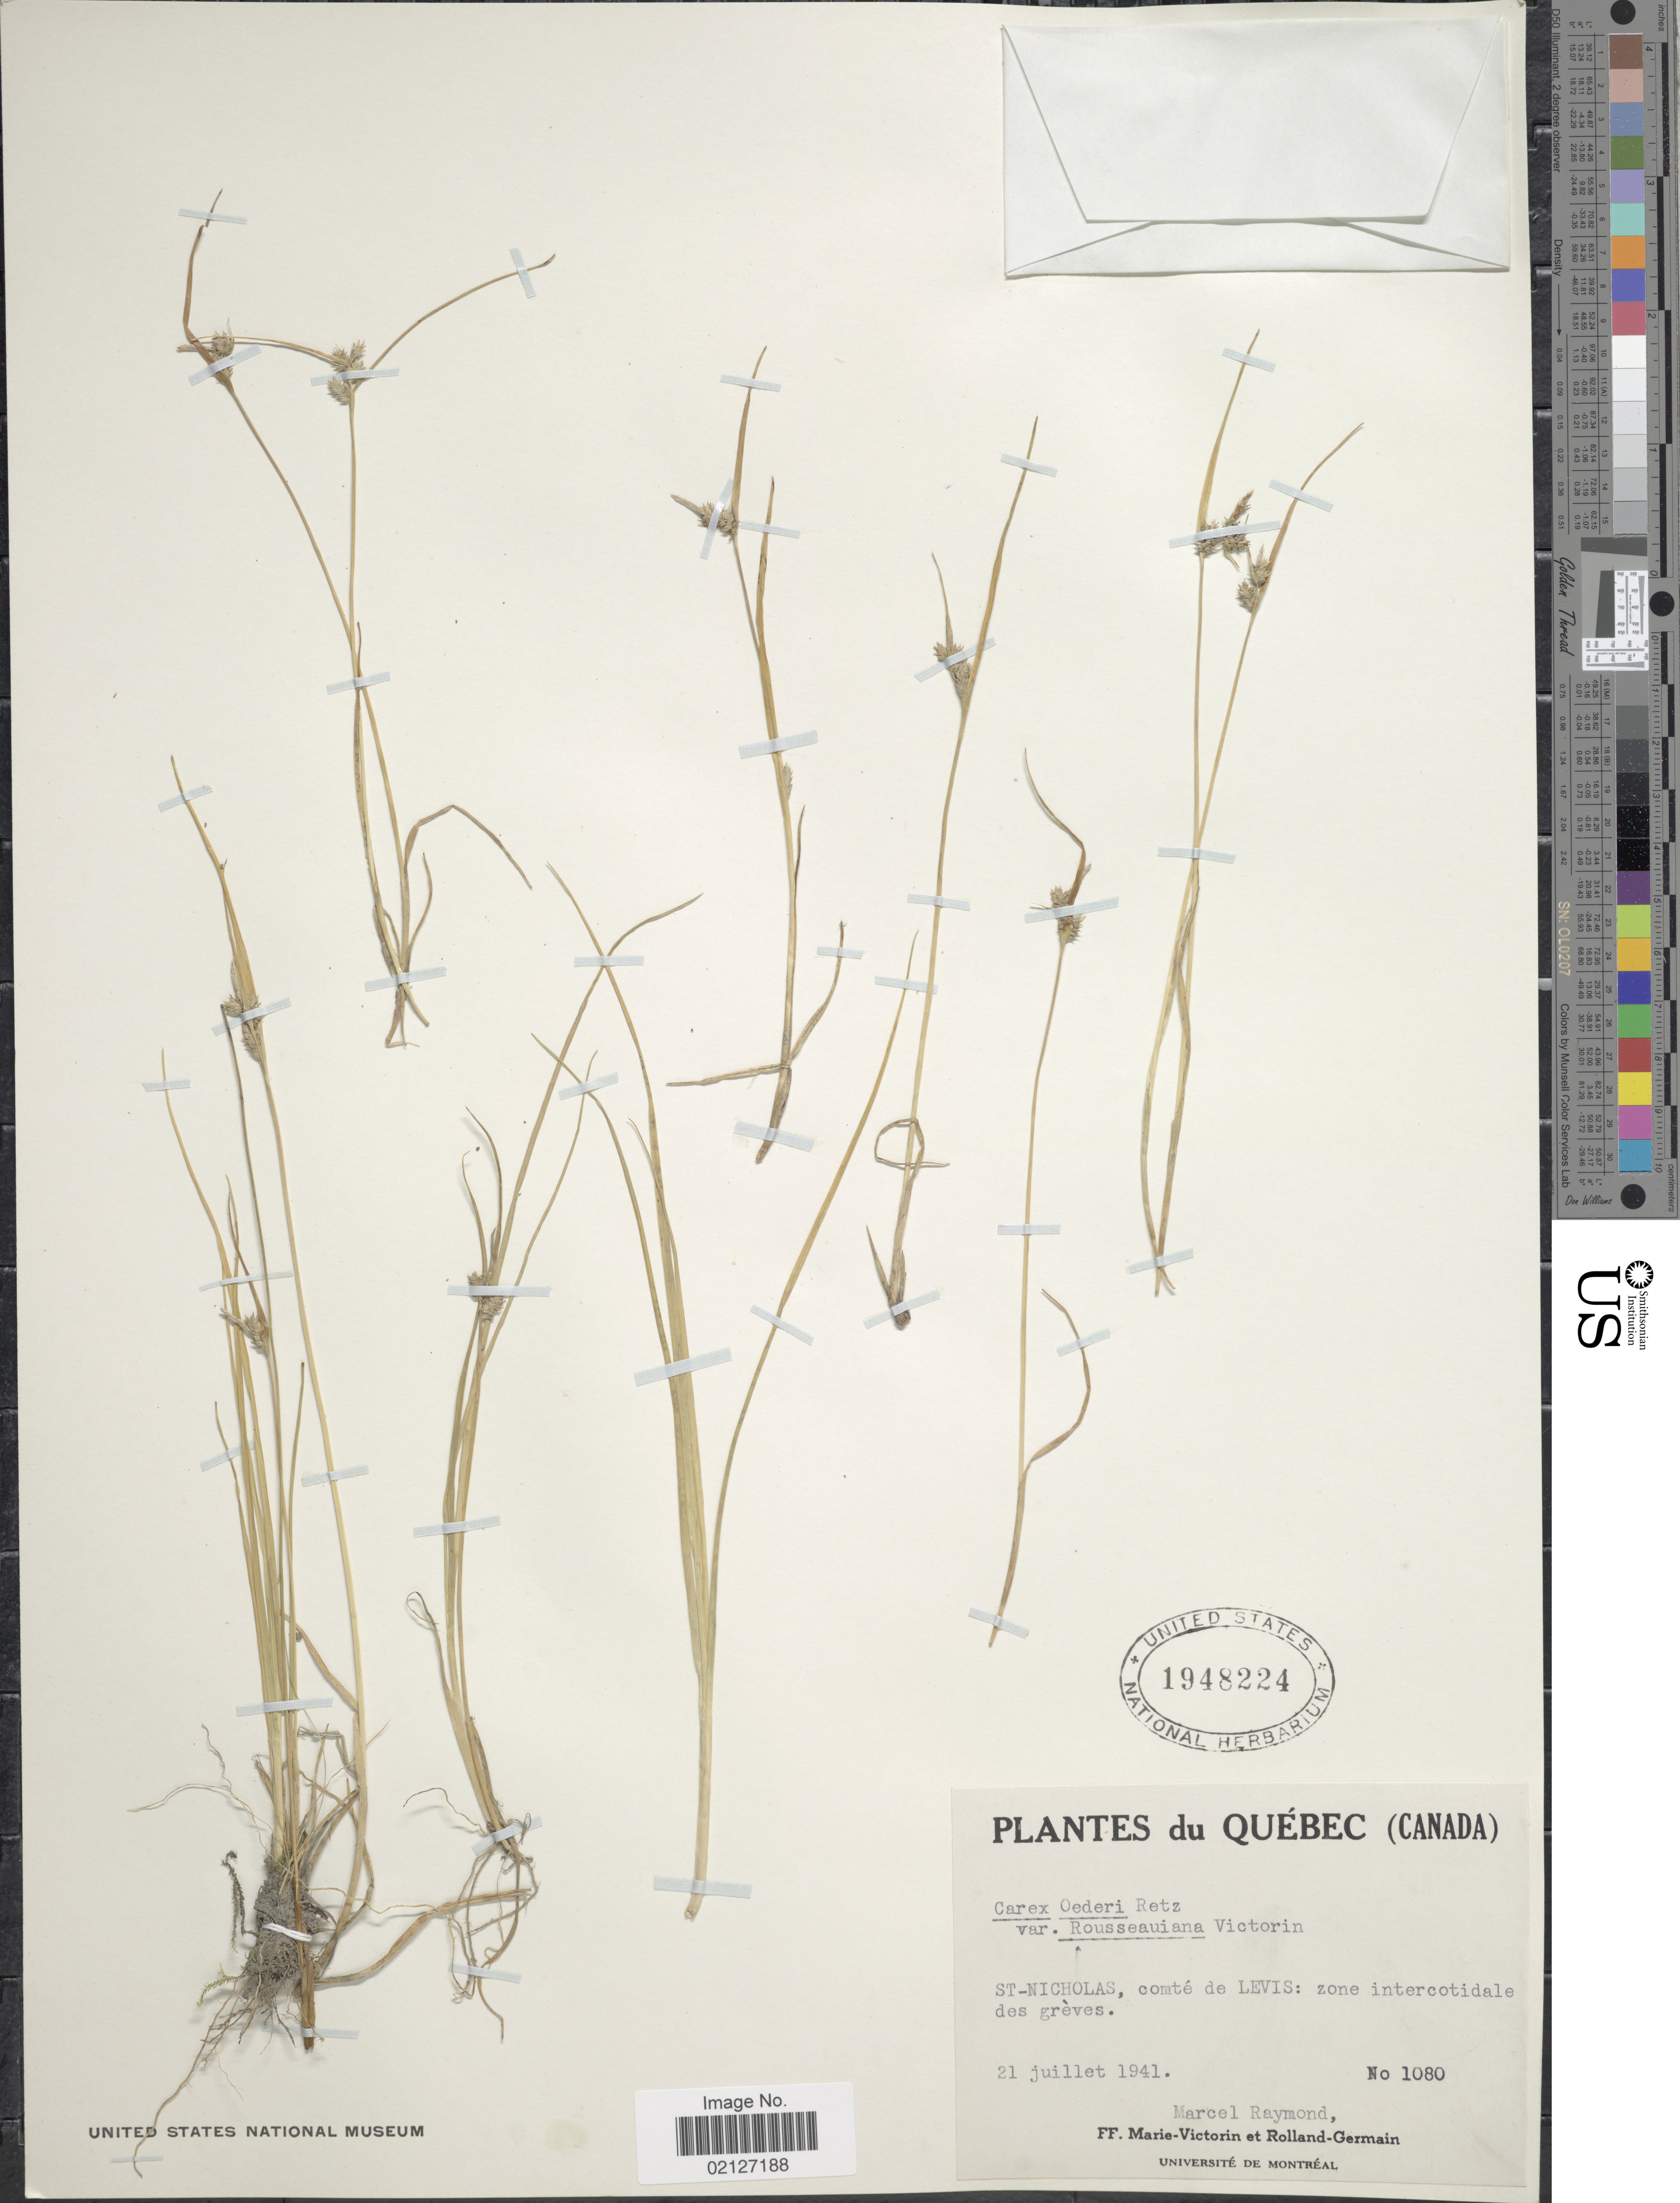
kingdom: Plantae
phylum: Tracheophyta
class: Liliopsida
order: Poales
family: Cyperaceae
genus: Carex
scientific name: Carex oederi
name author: Retz.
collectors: M. Raymond, F. Marie-Victorin & Rolland-Germain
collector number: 1080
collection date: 1941-07-21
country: Canada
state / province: Quebec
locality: St. Nicholas, comte de Levis: zone intercotidale des greves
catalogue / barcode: US 1948224